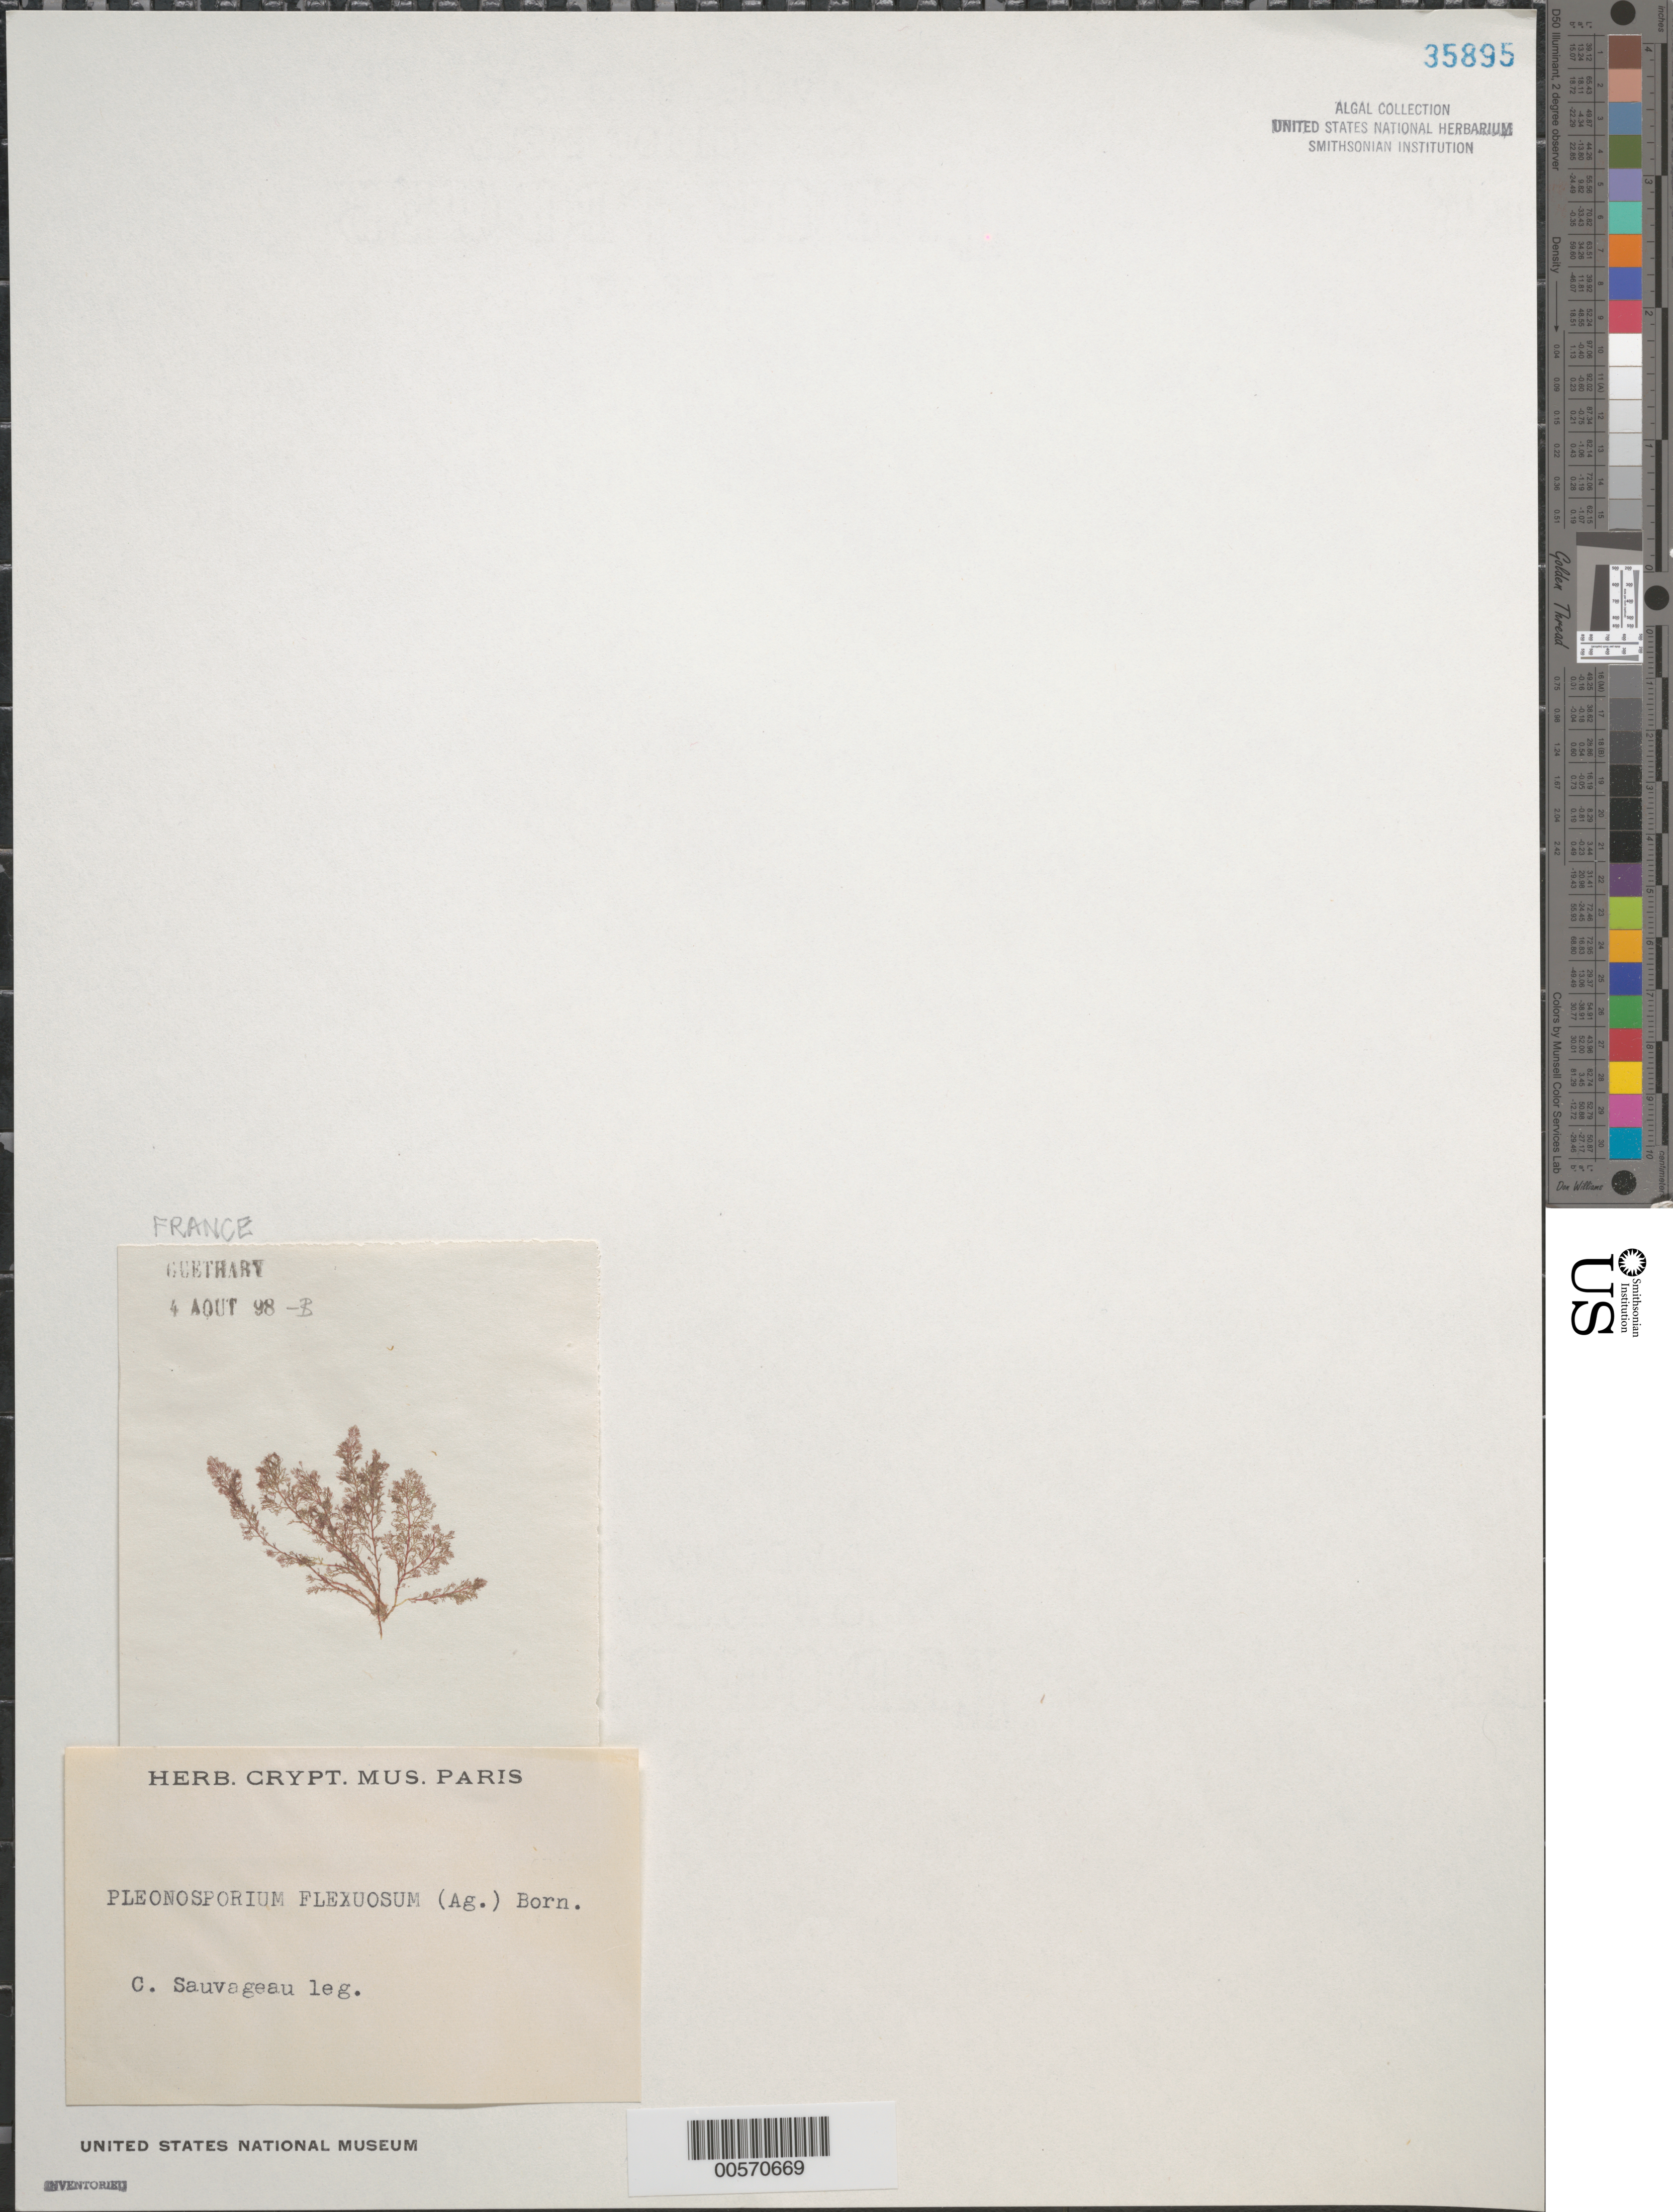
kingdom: Plantae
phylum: Rhodophyta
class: Florideophyceae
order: Ceramiales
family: Wrangeliaceae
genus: Pleonosporium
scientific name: Pleonosporium flexuosum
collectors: C. F. Sauvageau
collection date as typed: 04 Aug 1898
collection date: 1898-08-04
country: France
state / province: Nouvelle-Aquitaine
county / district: Pyrénées-Atlantiques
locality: Guethary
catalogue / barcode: US 35895